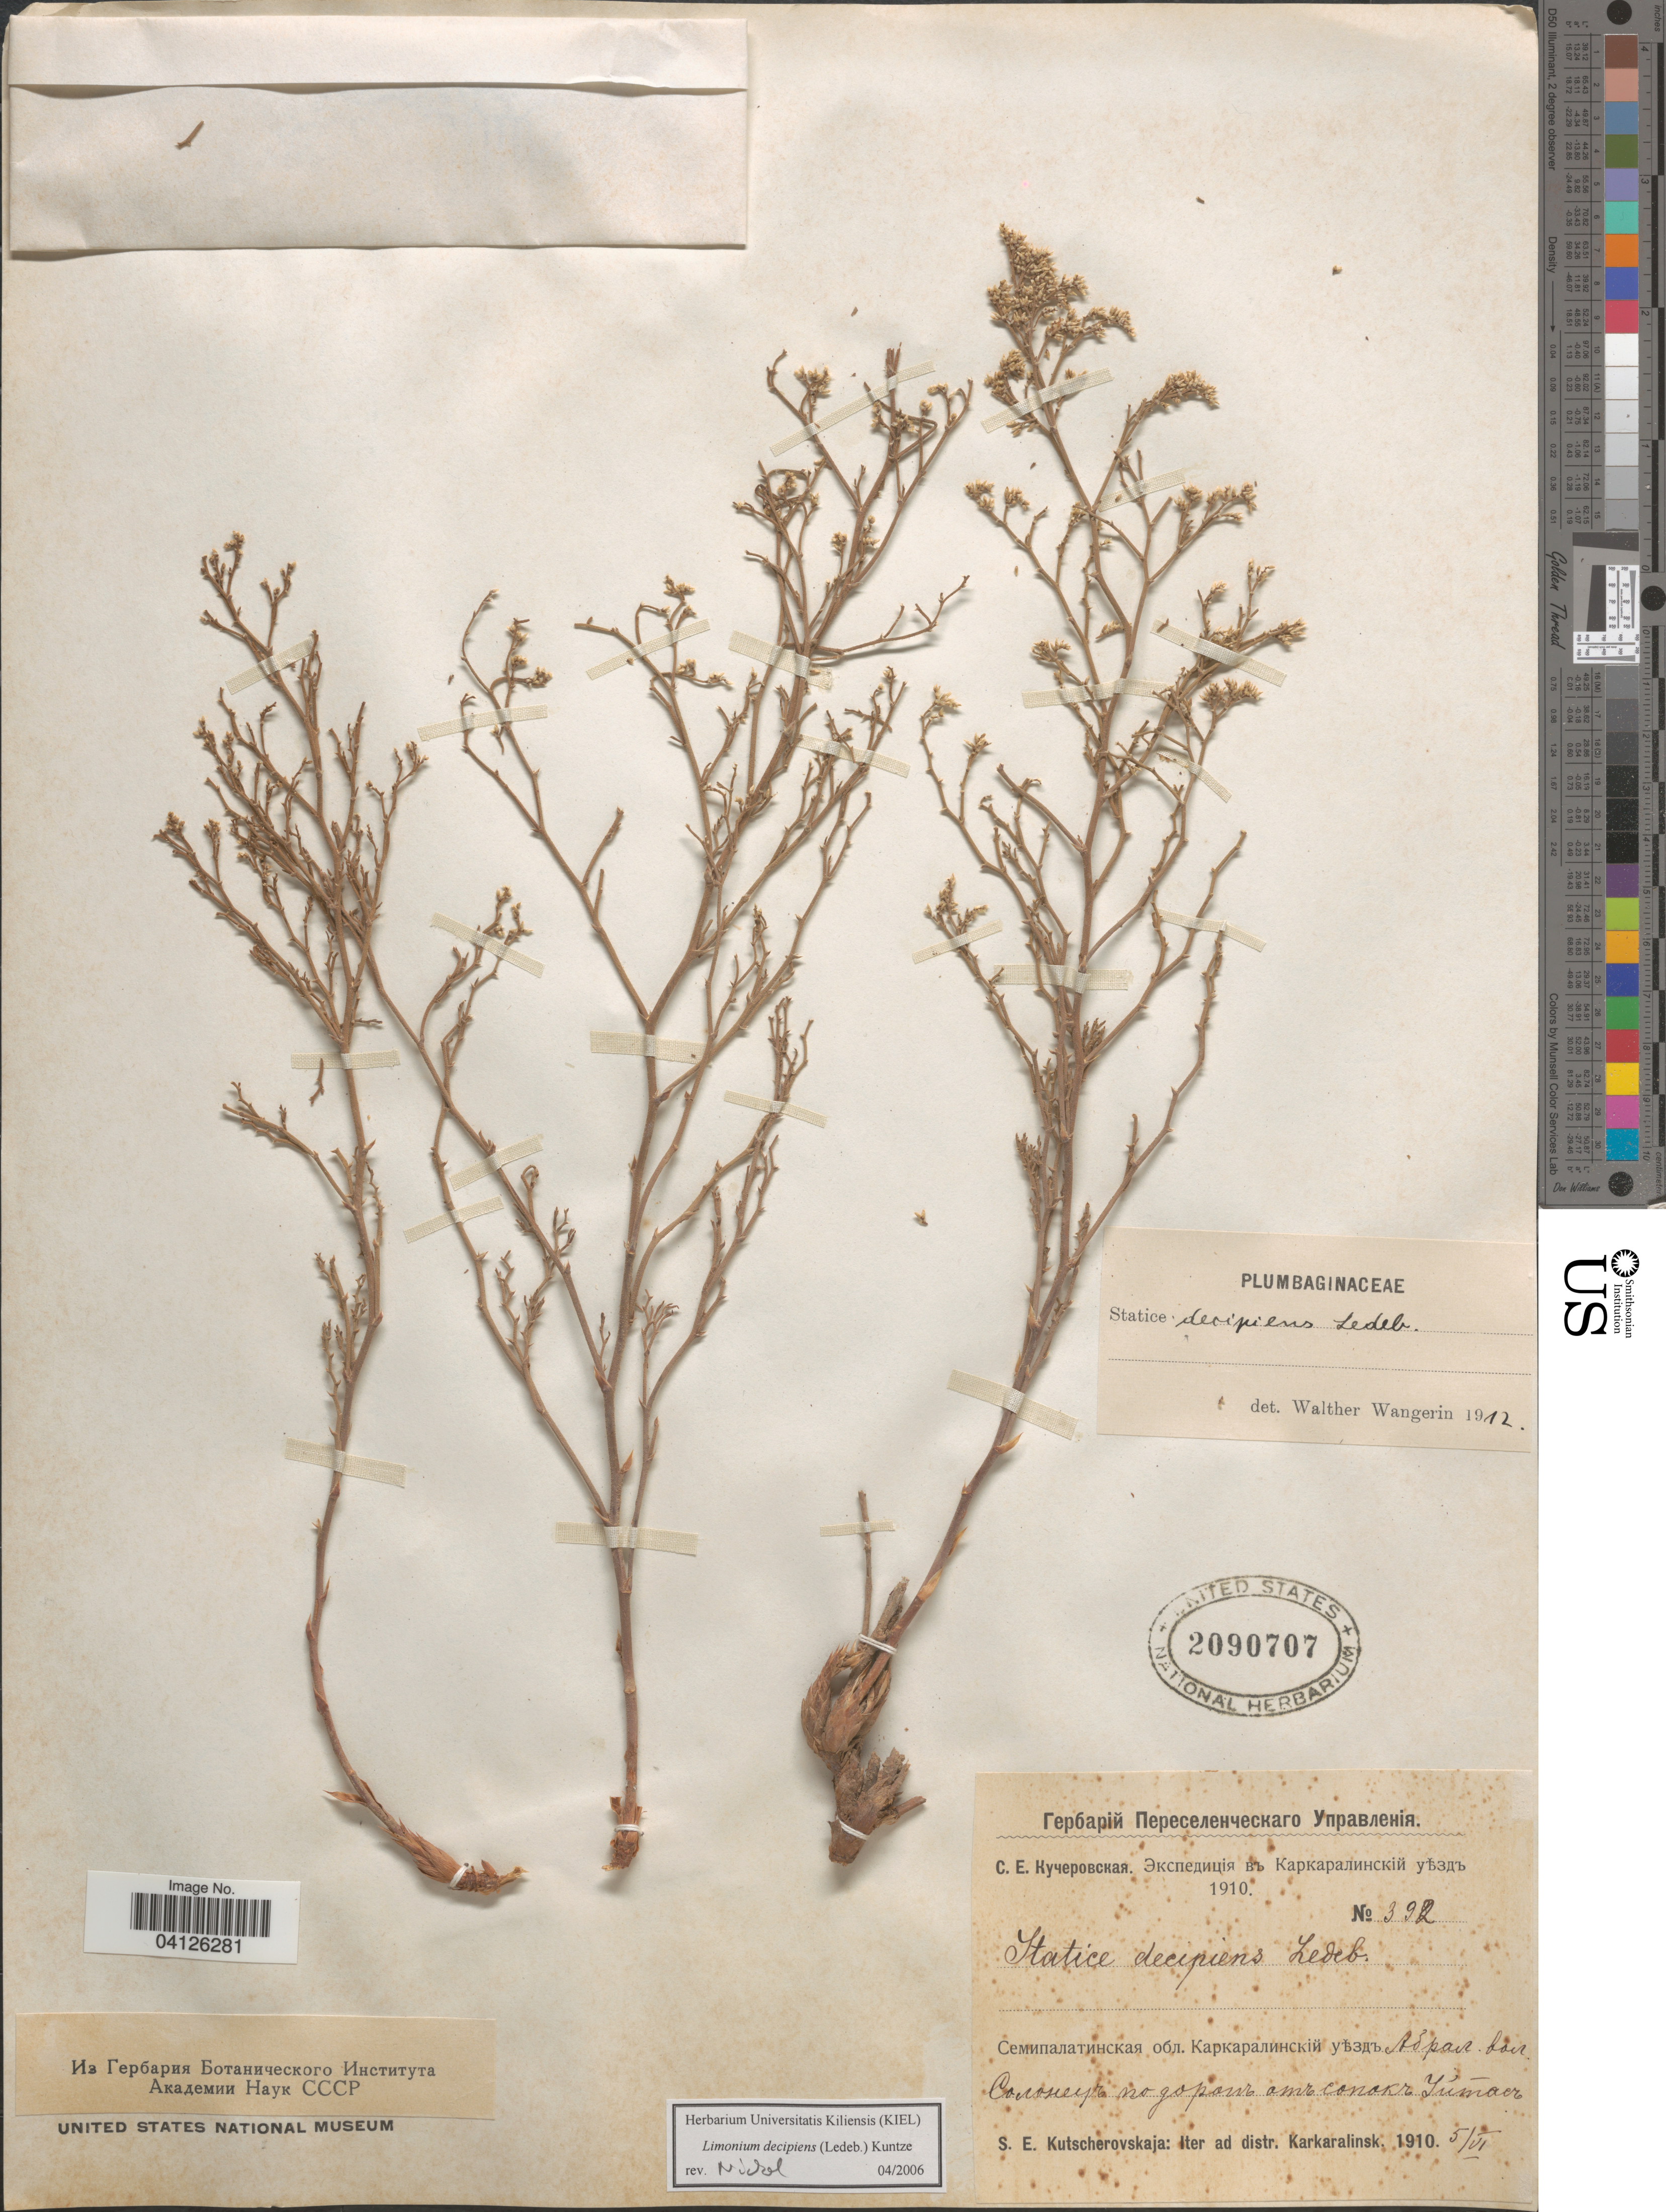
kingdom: Plantae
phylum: Tracheophyta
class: Magnoliopsida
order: Caryophyllales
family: Plumbaginaceae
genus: Limonium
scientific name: Limonium decipiens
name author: (Ledeb.) Kuntze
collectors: S. Kutscherovskaja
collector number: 392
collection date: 1910-06-05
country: Kazakhstan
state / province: East Kazakhstan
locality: On the road from Uytas Mtns.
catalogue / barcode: US 2090707